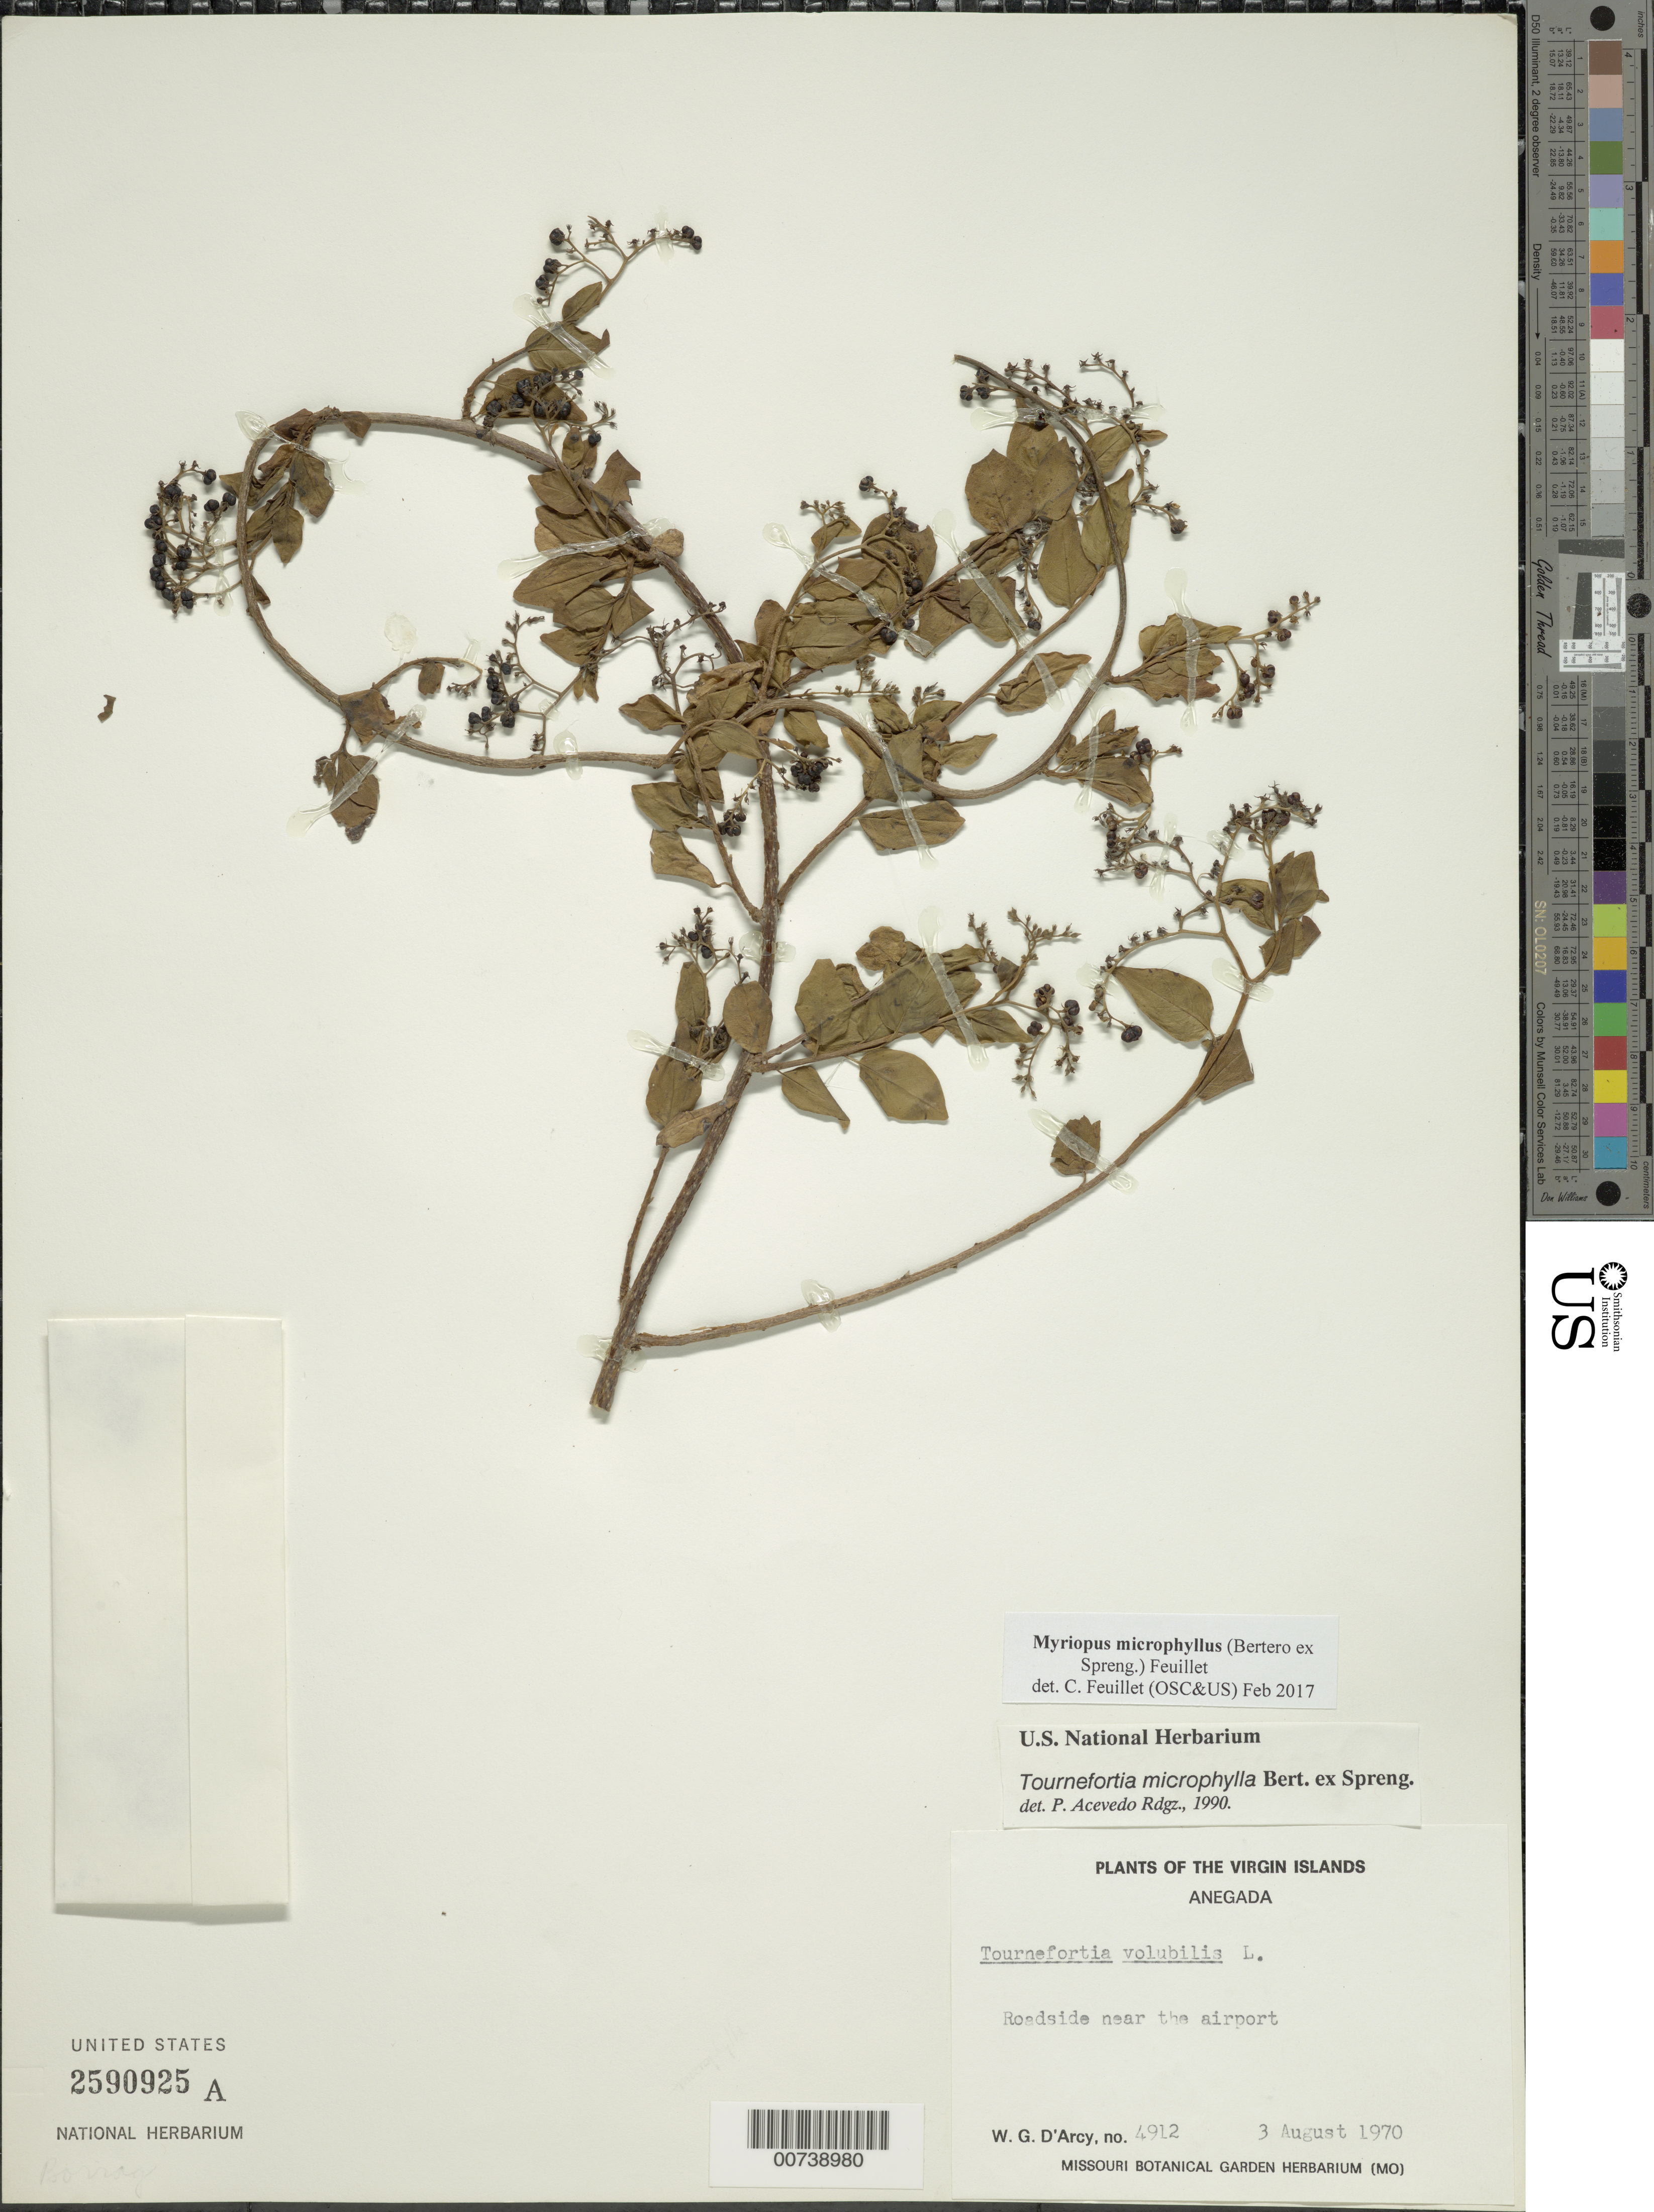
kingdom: Plantae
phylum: Tracheophyta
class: Magnoliopsida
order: Boraginales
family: Heliotropiaceae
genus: Myriopus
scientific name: Myriopus microphyllus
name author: (Bertero ex Spreng.) Feuillet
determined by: Feuillet, C.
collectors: W. G. D'Arcy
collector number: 4912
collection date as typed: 03 Aug 1970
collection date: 1970-08-03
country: British Virgin Islands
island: Anegada I.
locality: Roadside near the airport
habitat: Roadside near airport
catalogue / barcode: US 2590925A